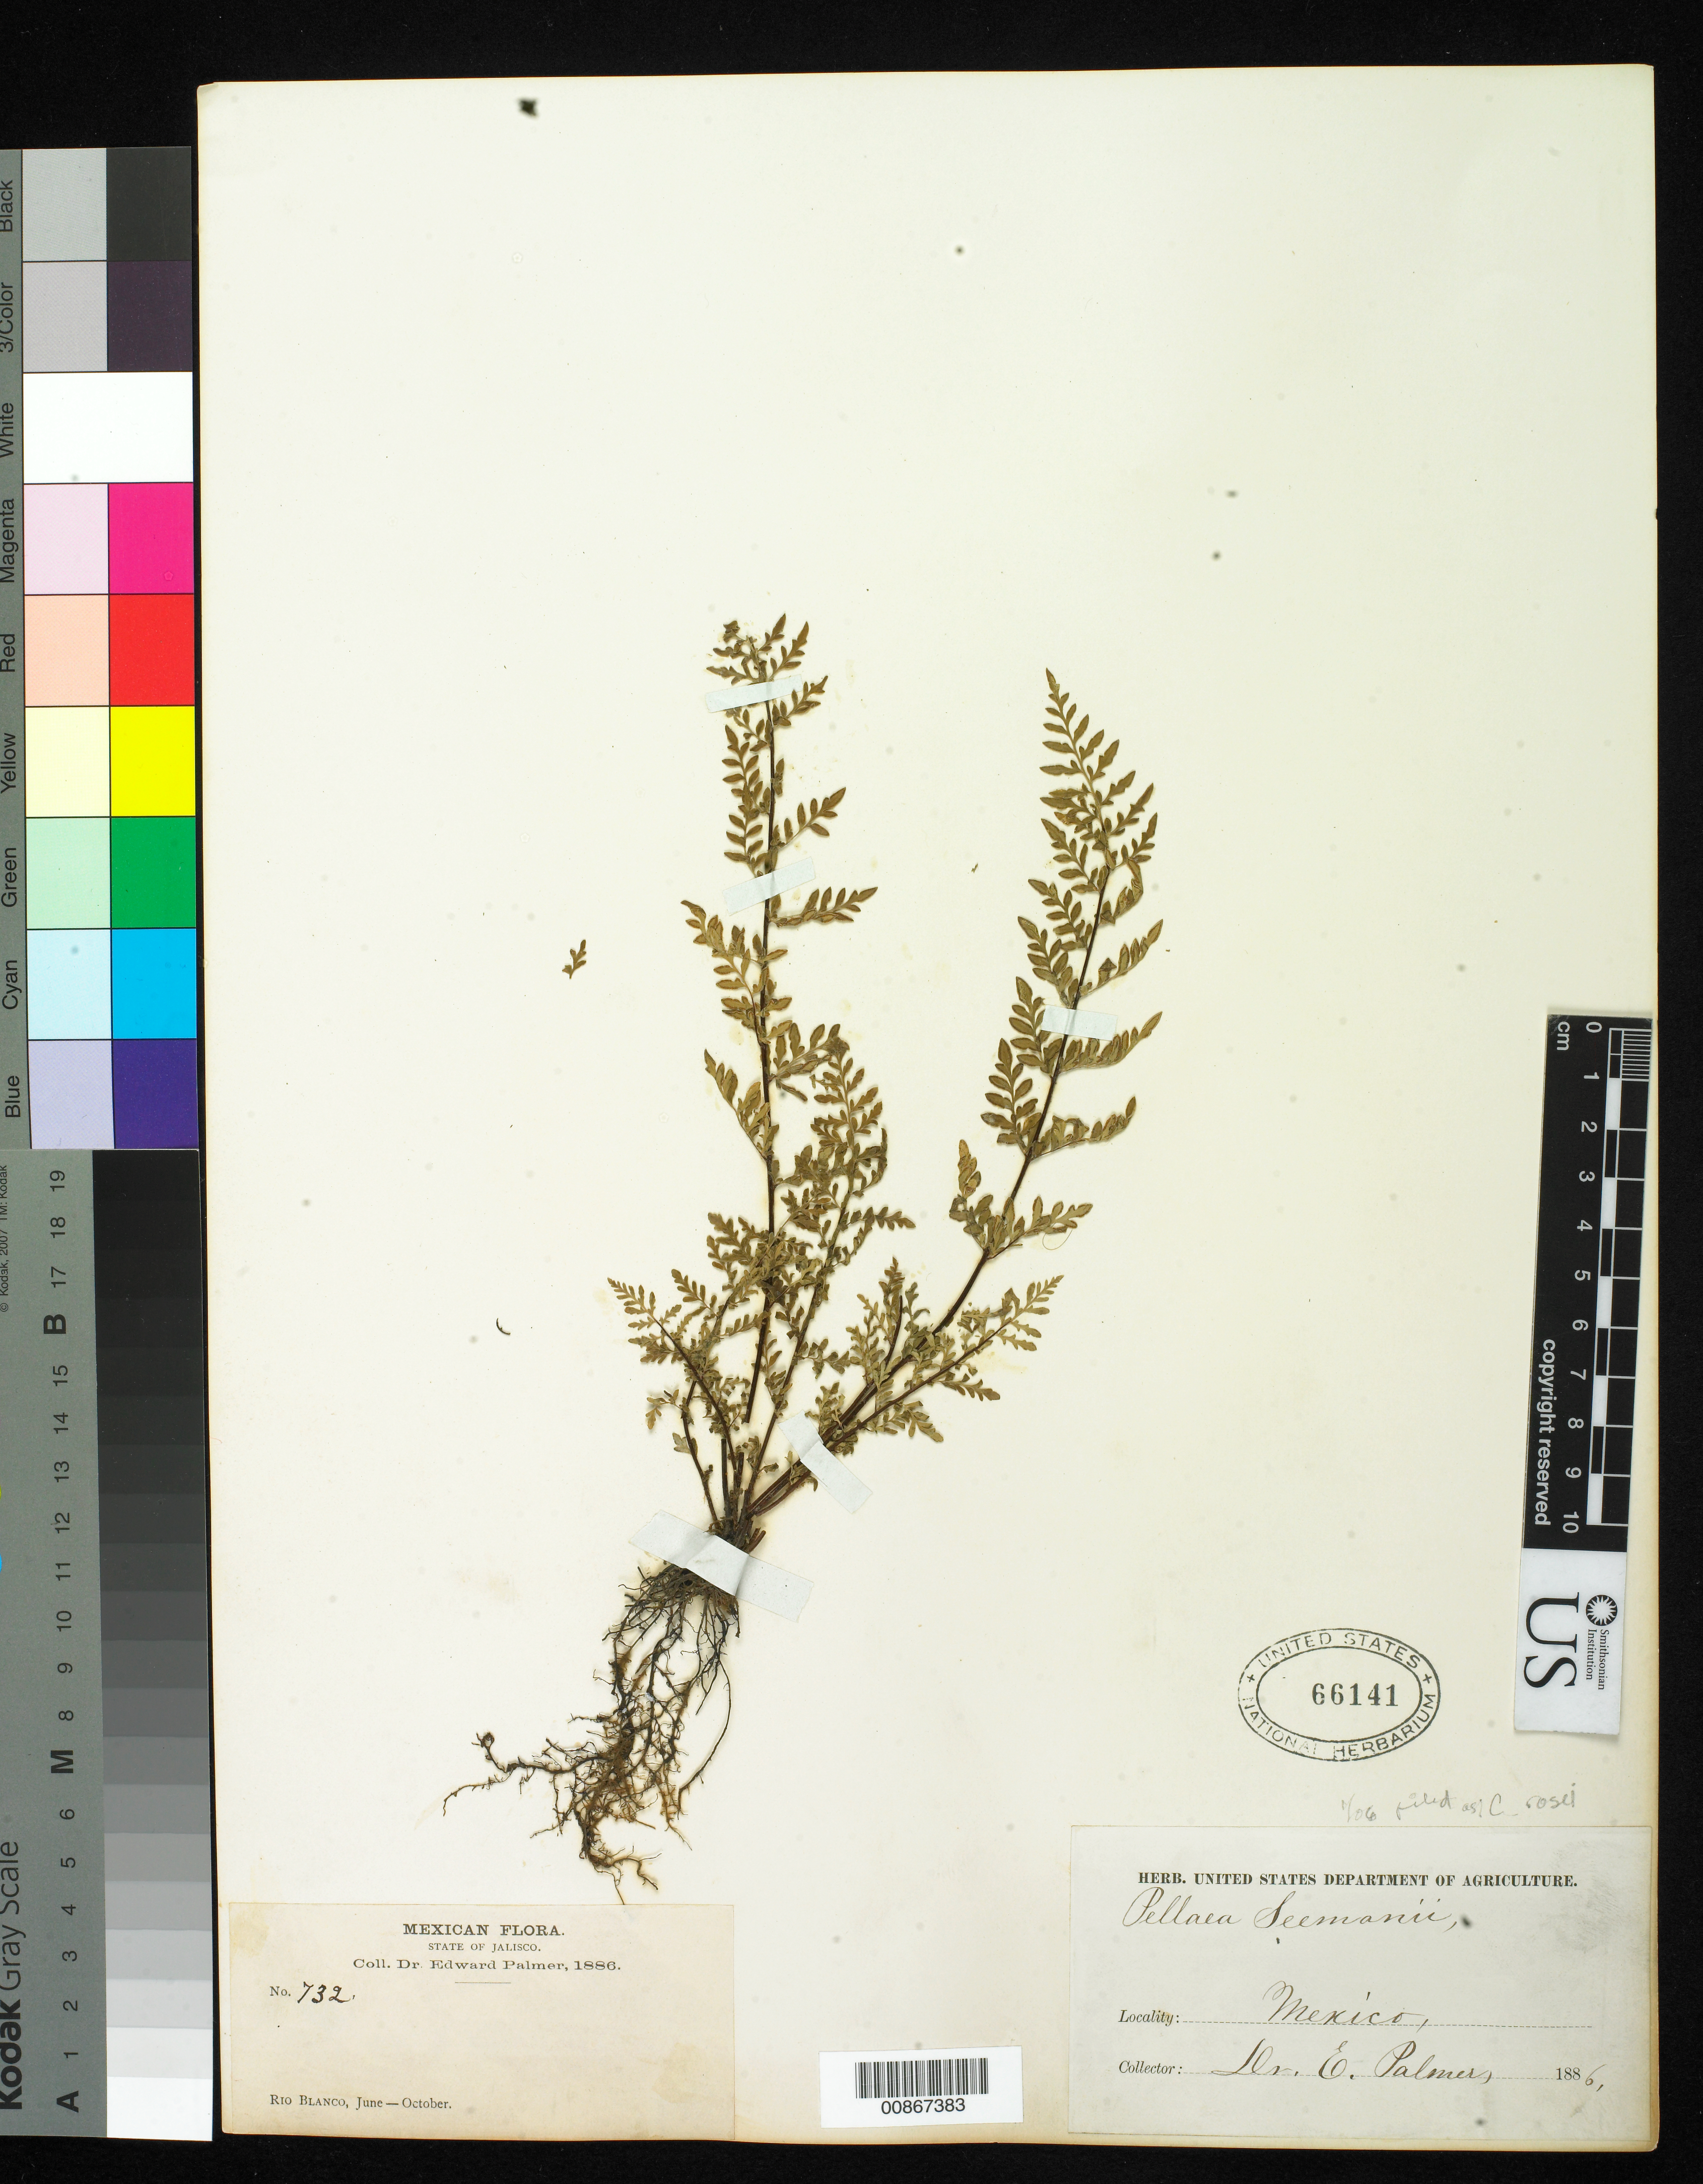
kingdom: Plantae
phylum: Tracheophyta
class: Polypodiopsida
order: Polypodiales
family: Pteridaceae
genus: Notholaena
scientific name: Notholaena rosei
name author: Maxon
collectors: E. Palmer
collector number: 732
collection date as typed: Jun 1886 to -- Oct 1886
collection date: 1886-06/1886-10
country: Mexico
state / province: Jalisco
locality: Río Blanco, Jalisco.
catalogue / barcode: US 66141